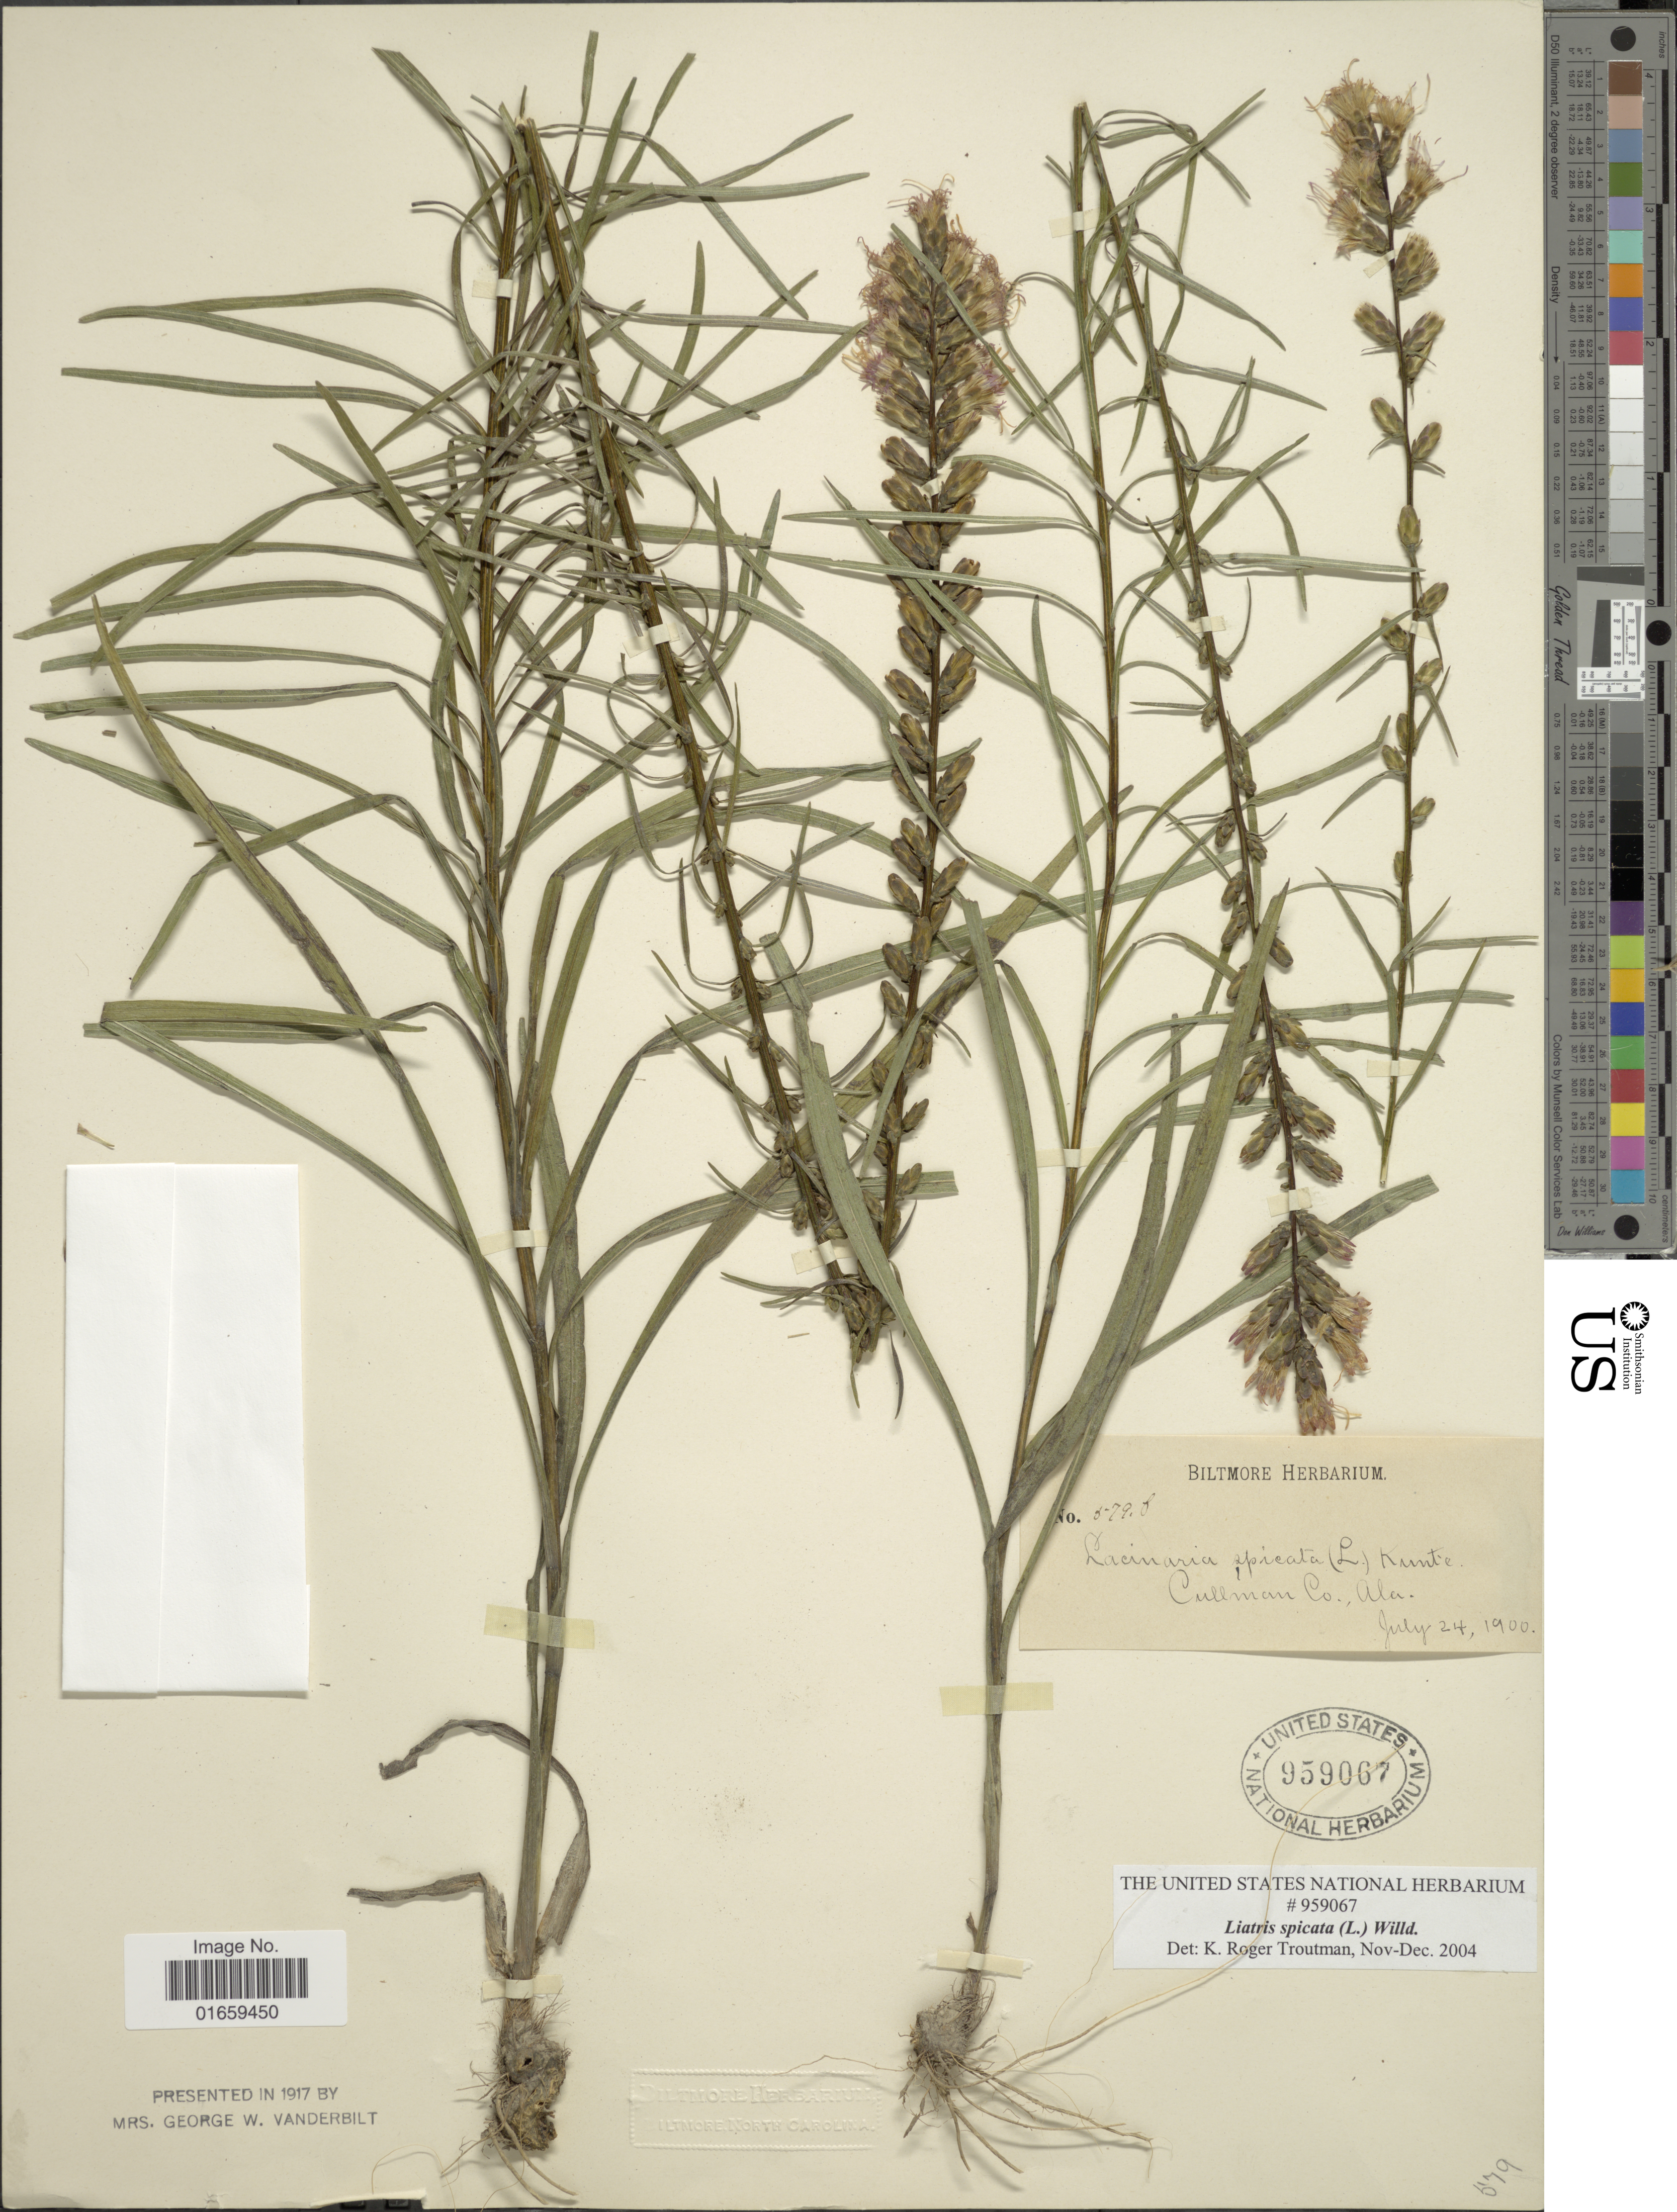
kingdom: Plantae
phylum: Tracheophyta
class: Magnoliopsida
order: Asterales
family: Asteraceae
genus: Liatris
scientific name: Liatris spicata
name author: (L.) Willd.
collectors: ex herb. Biltmore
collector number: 579f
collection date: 1900-07-24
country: United States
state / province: Alabama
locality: Cullman Co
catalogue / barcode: US 959067